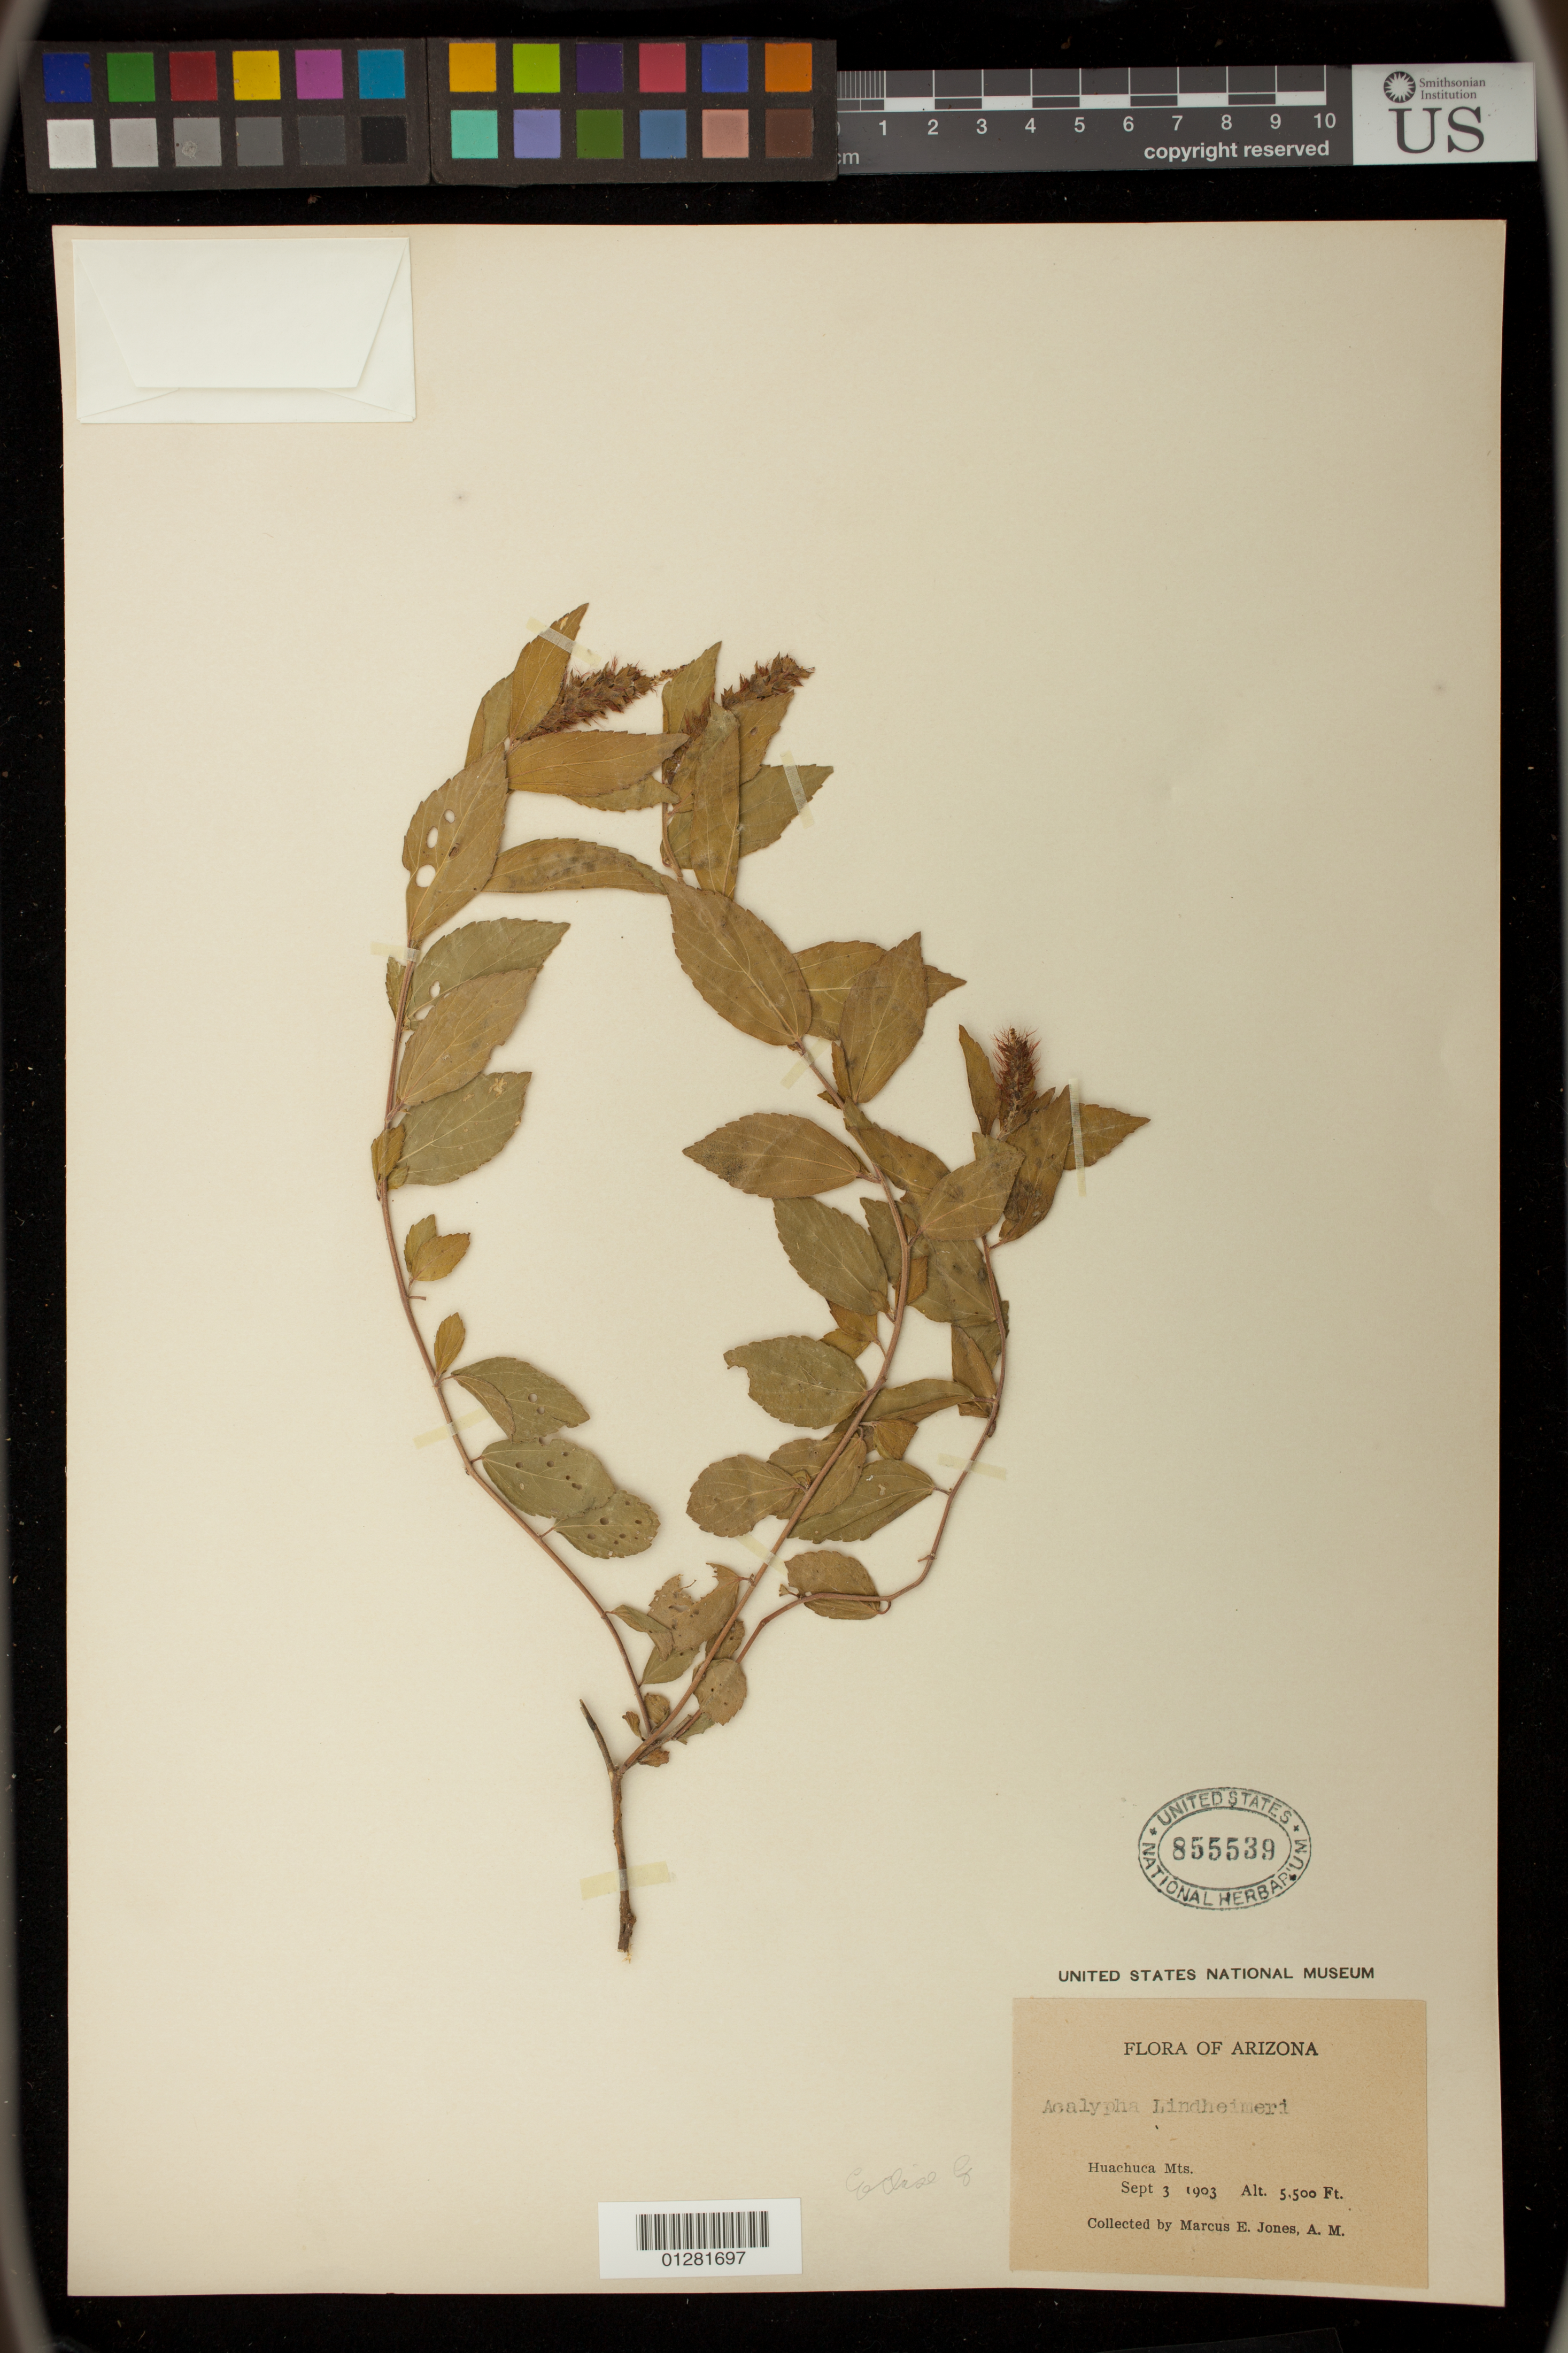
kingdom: Plantae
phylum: Tracheophyta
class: Magnoliopsida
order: Malpighiales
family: Euphorbiaceae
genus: Acalypha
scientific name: Acalypha lindheimeri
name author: Müll. Arg.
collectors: M. E. Jones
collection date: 1903-09-03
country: United States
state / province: Arizona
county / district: Cochise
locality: Huachuca Mts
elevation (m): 1676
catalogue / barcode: US 855539